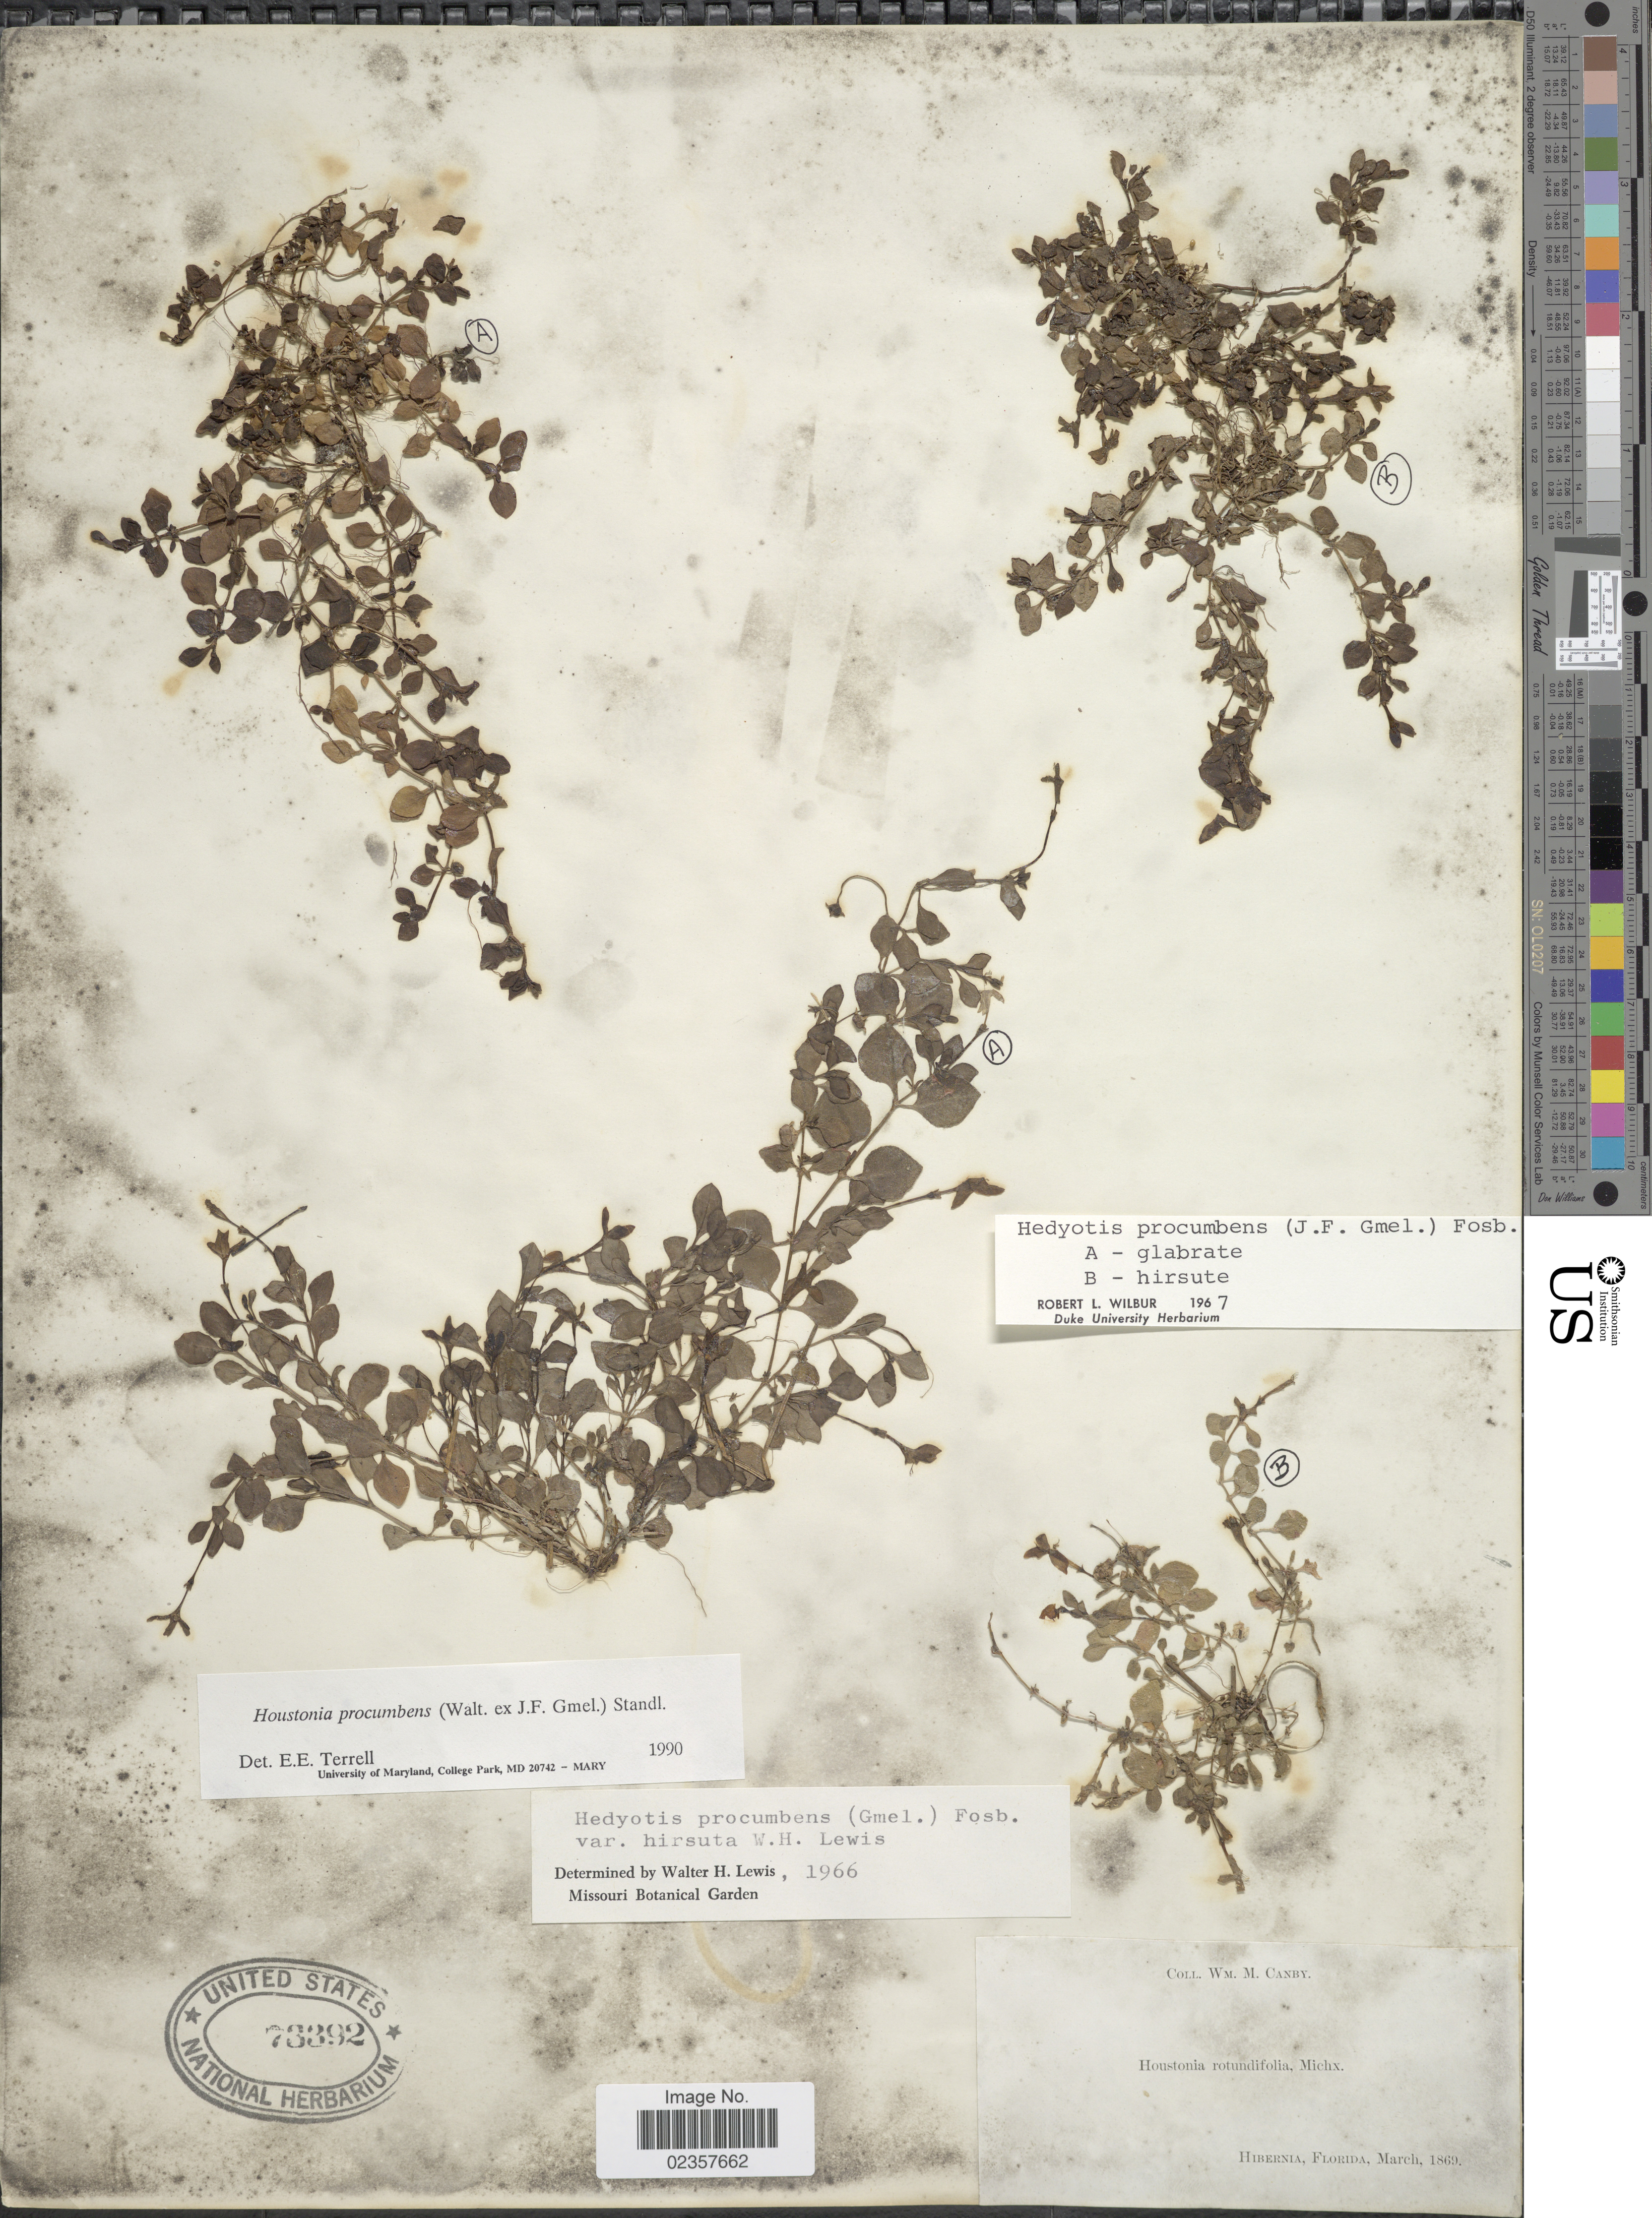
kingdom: Plantae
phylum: Tracheophyta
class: Magnoliopsida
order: Gentianales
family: Rubiaceae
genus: Houstonia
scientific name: Houstonia procumbens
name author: (Walter ex J.F. Gmel.) Standl.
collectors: W. M. Canby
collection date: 1869-03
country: United States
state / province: Florida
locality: Hibernia, Florida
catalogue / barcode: US 73392